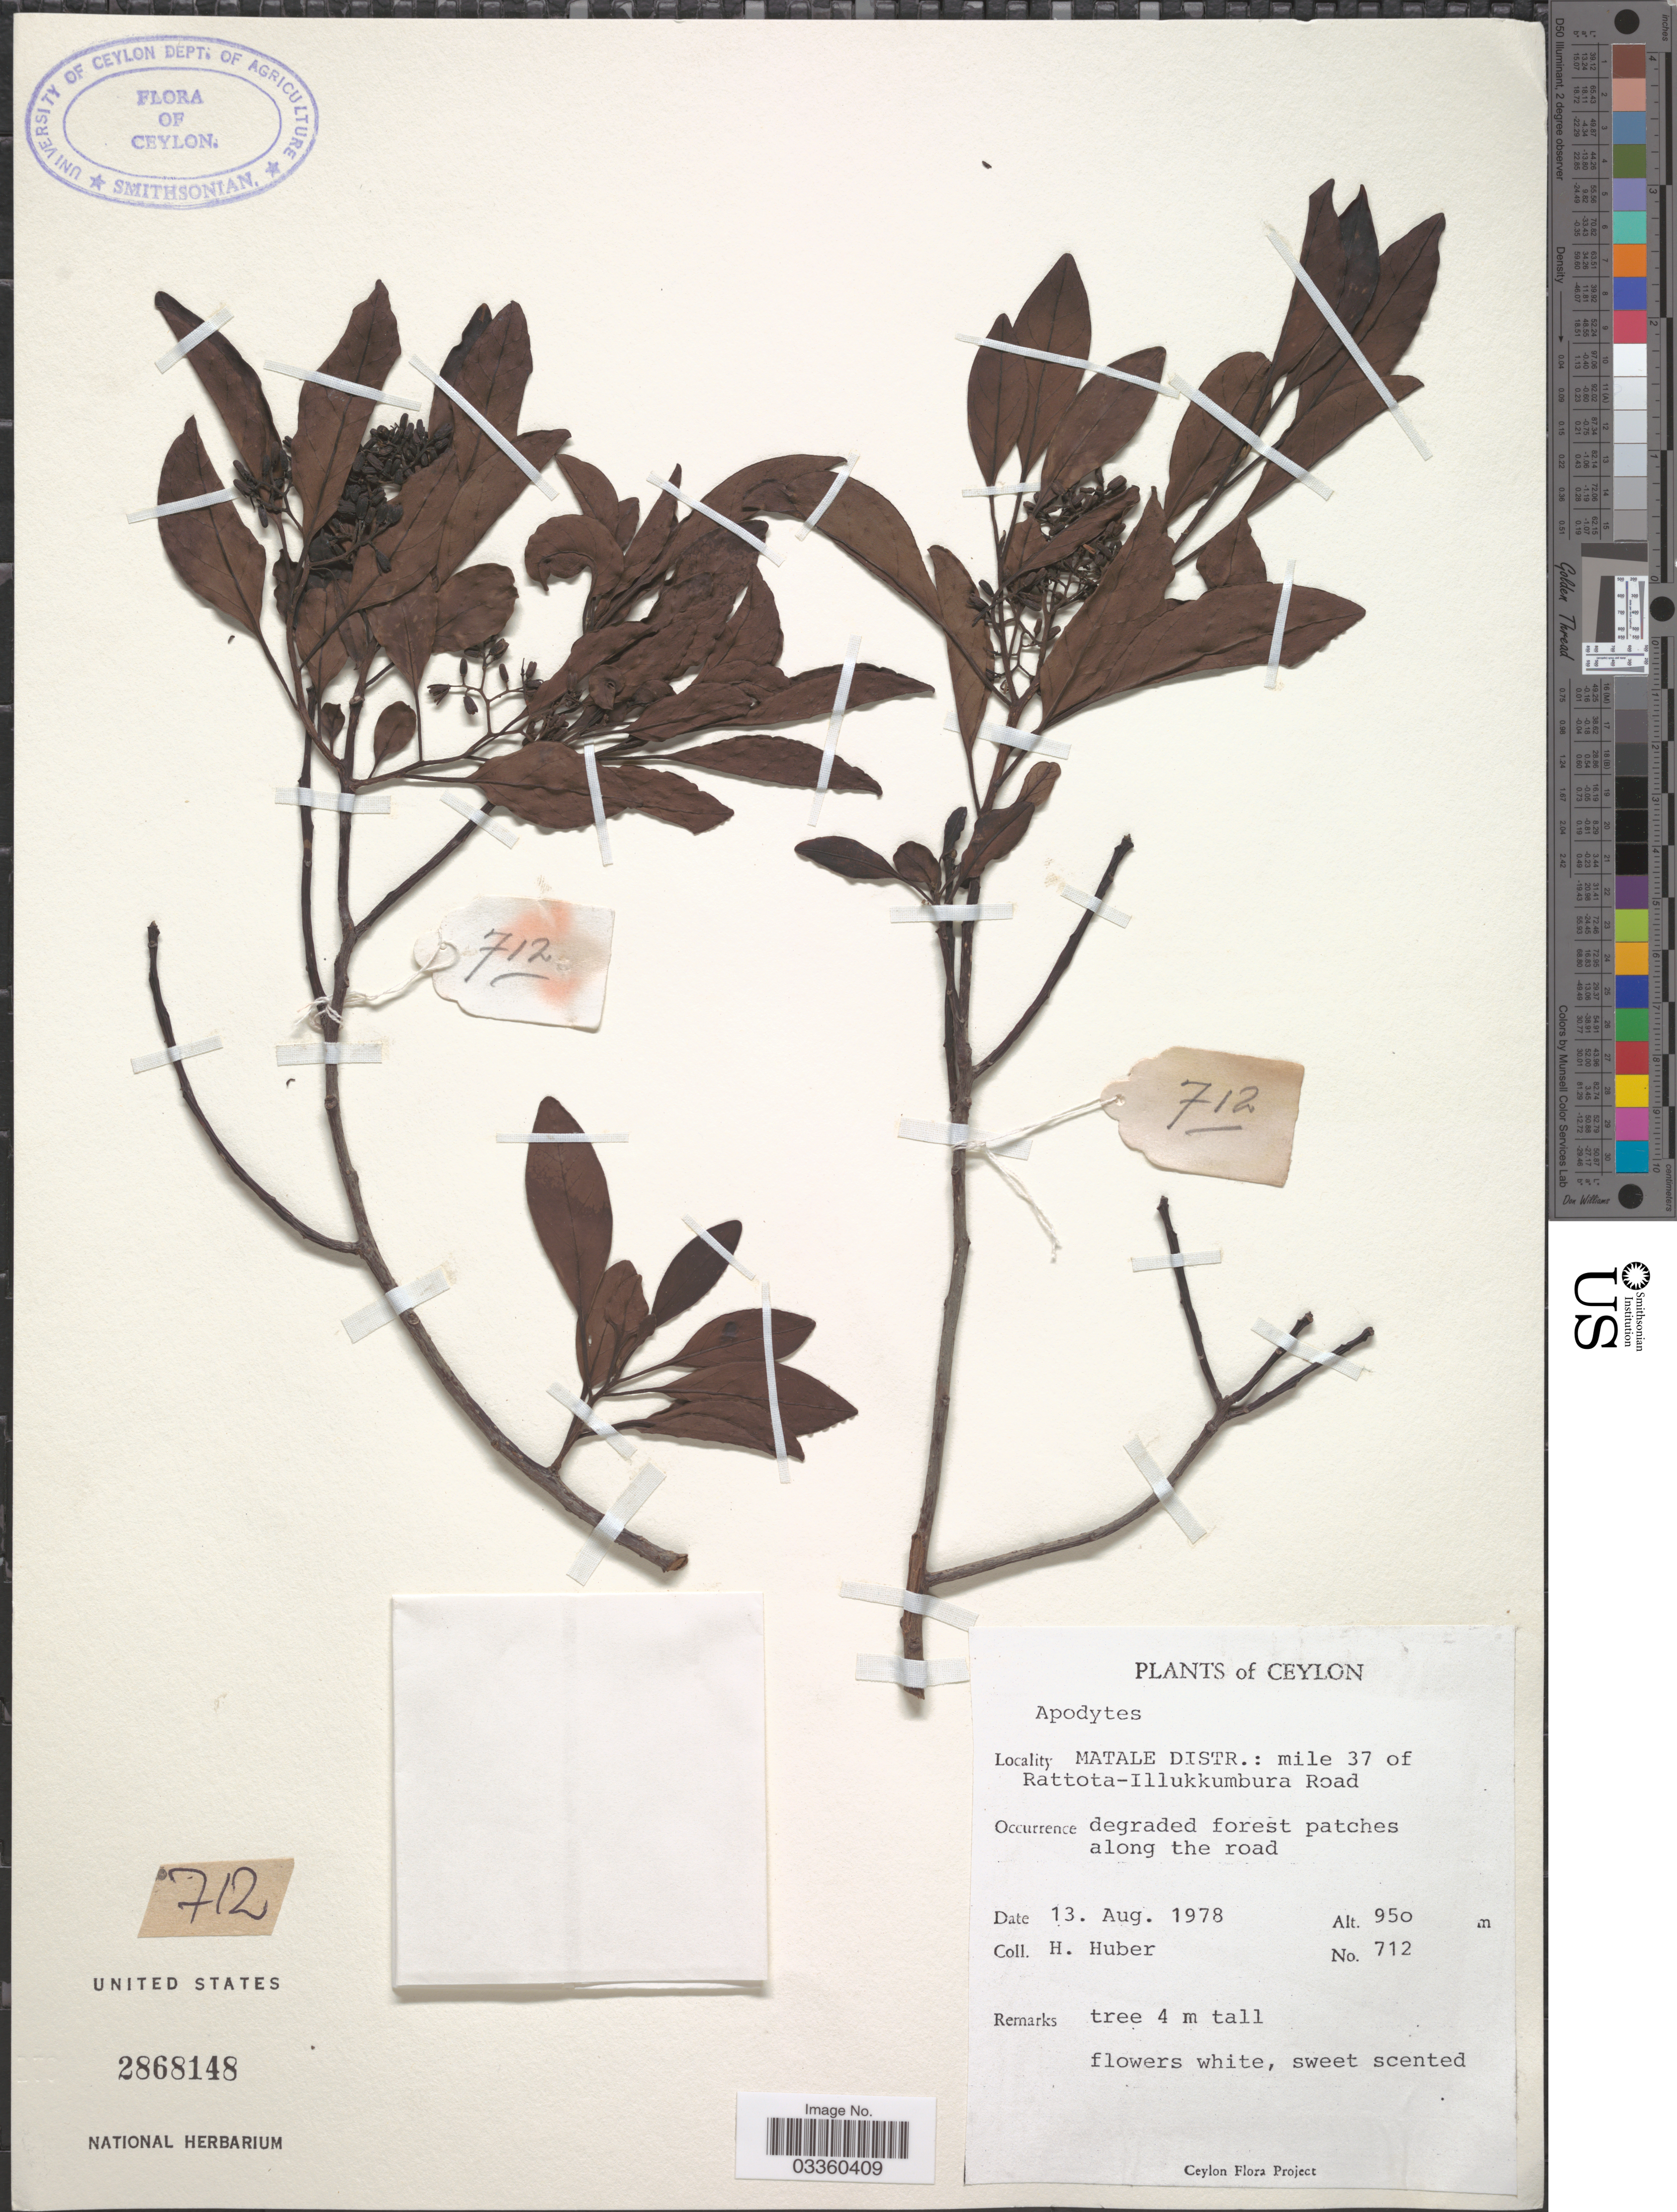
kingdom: Plantae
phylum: Tracheophyta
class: Magnoliopsida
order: Metteniusales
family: Metteniusaceae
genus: Apodytes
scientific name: Apodytes sp.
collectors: H. Huber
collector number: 712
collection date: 1978-08-13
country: Sri Lanka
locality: Ceylon. Matale Distr.: mile 37 of Rattota-Illukkumbura Road.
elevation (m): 950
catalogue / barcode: US 2868148